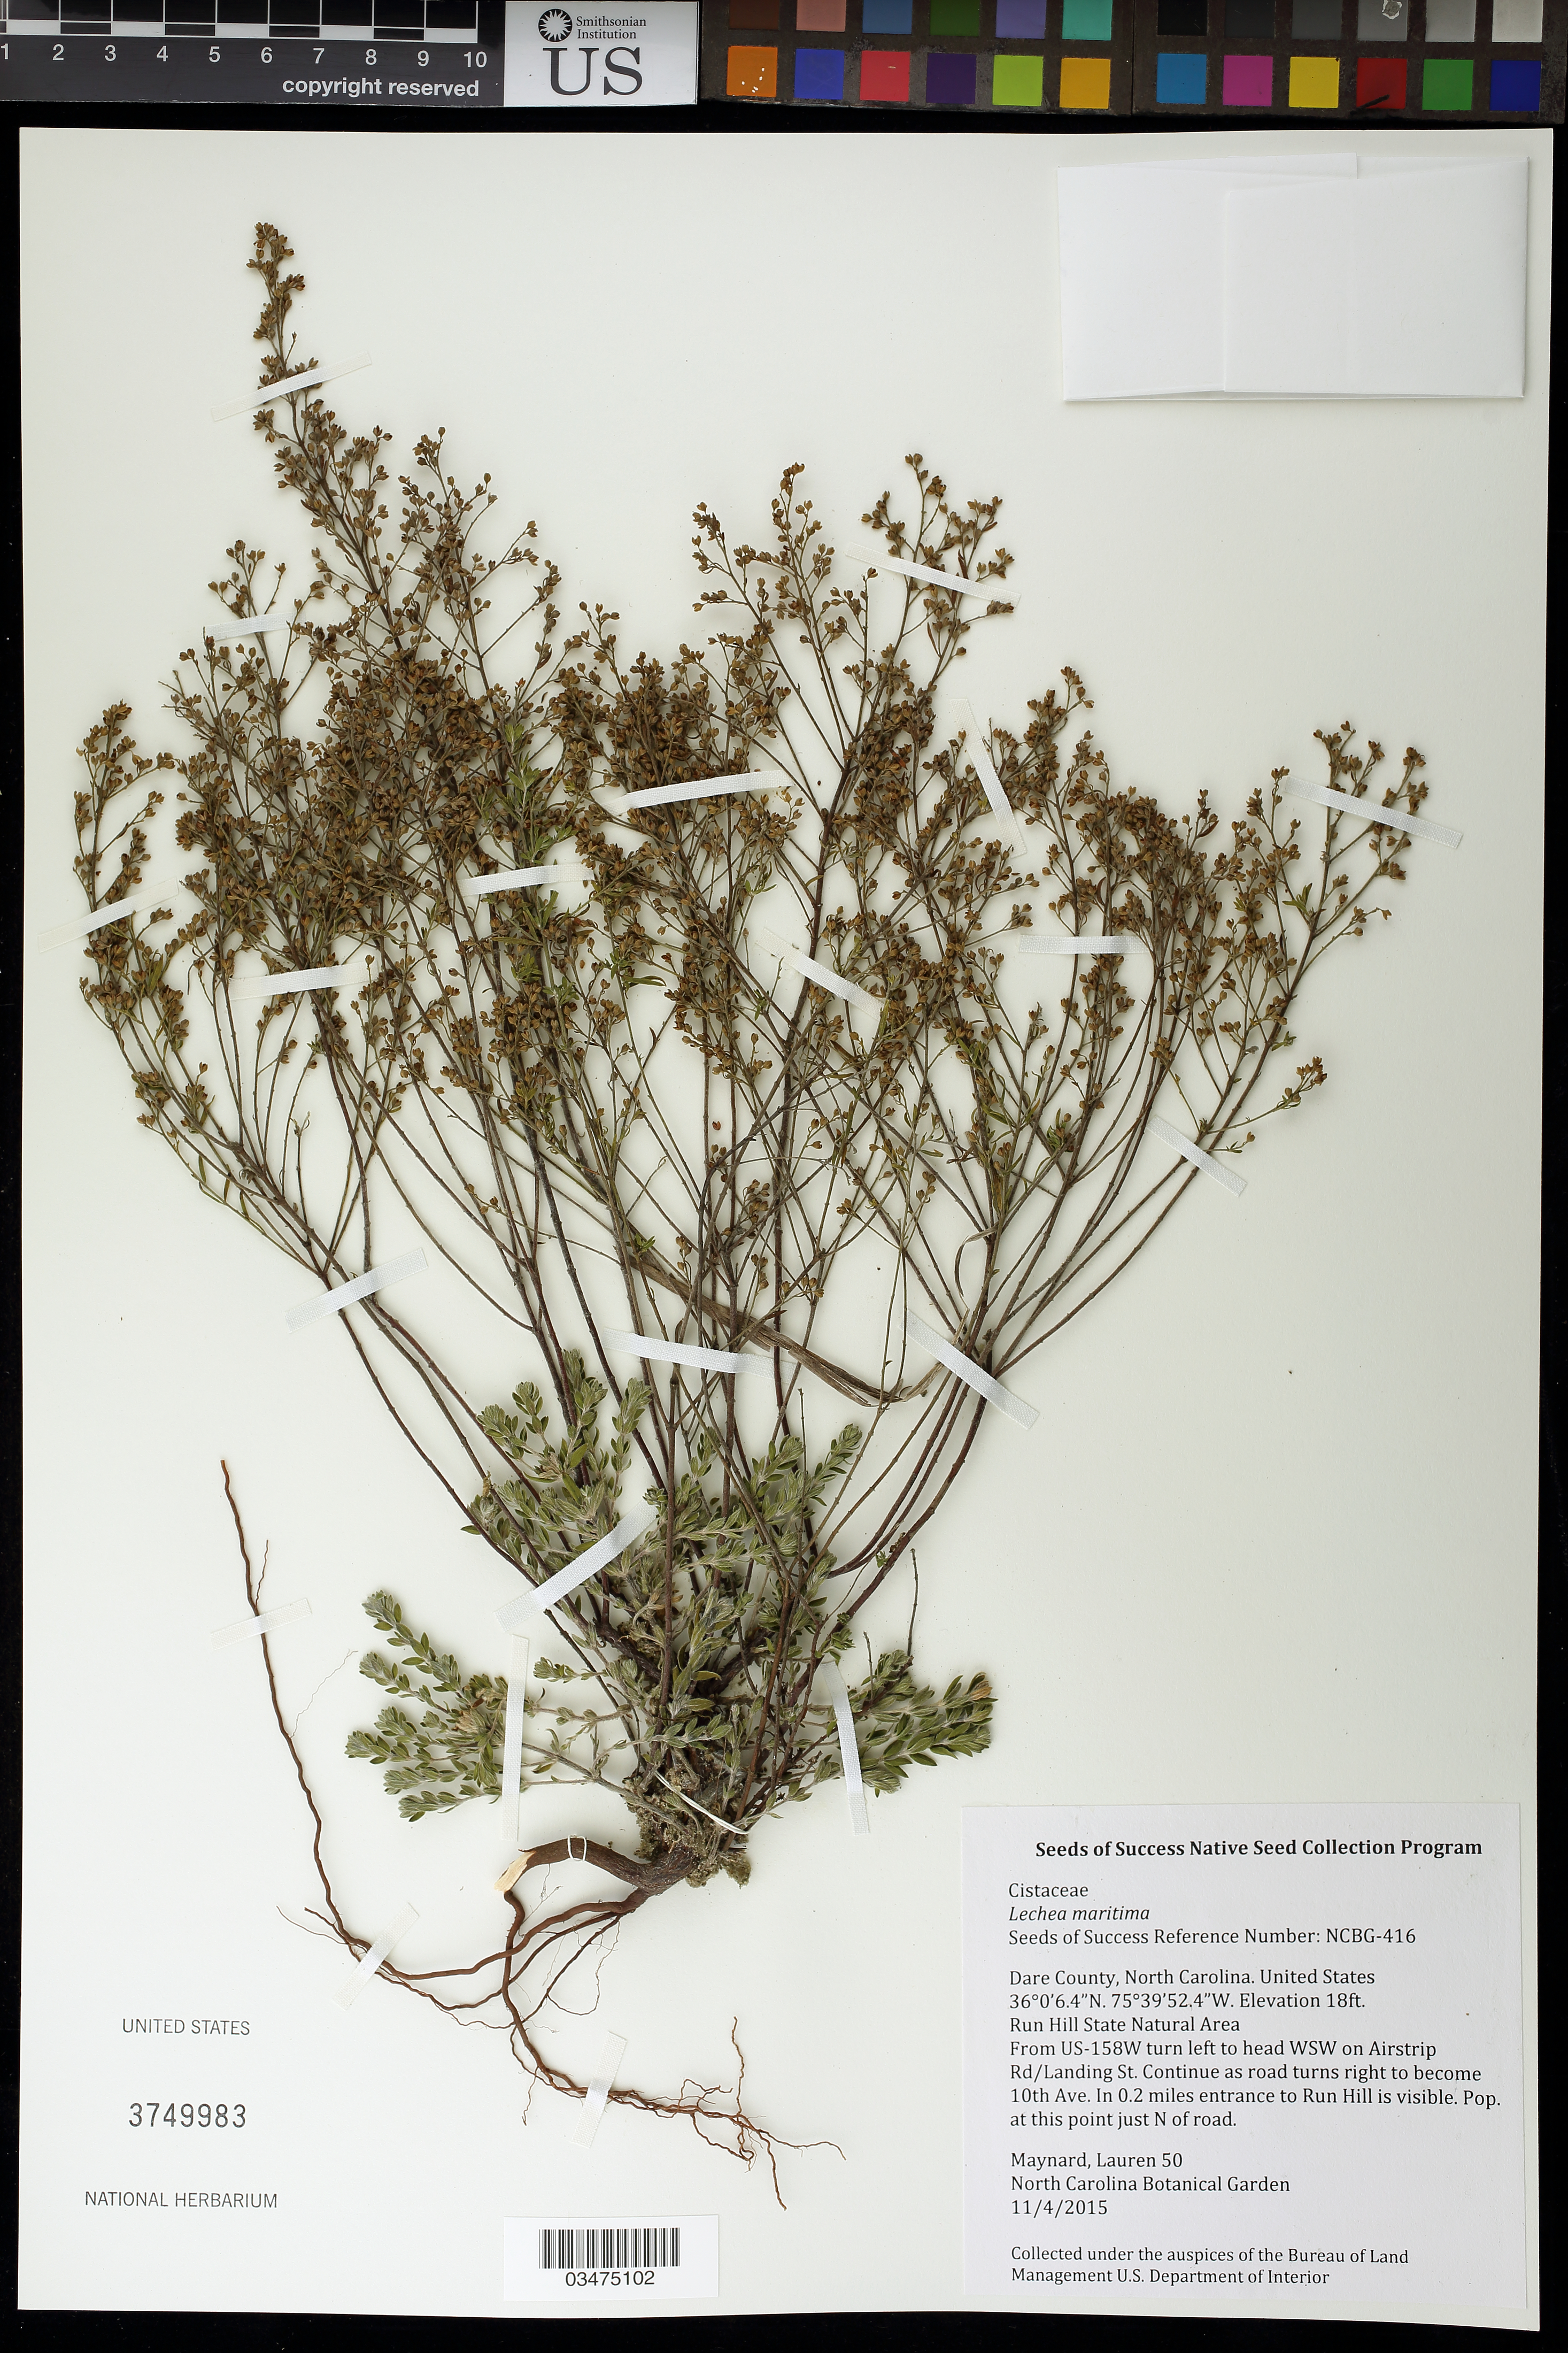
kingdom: Plantae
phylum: Tracheophyta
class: Magnoliopsida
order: Malvales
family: Cistaceae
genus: Lechea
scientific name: Lechea maritima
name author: Legg.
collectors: L. Maynard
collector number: NCBG-416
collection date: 2015-11-04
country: United States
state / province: North Carolina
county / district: Dare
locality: Run Hill State Natural Area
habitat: Interdune flat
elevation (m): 5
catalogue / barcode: US 3749983